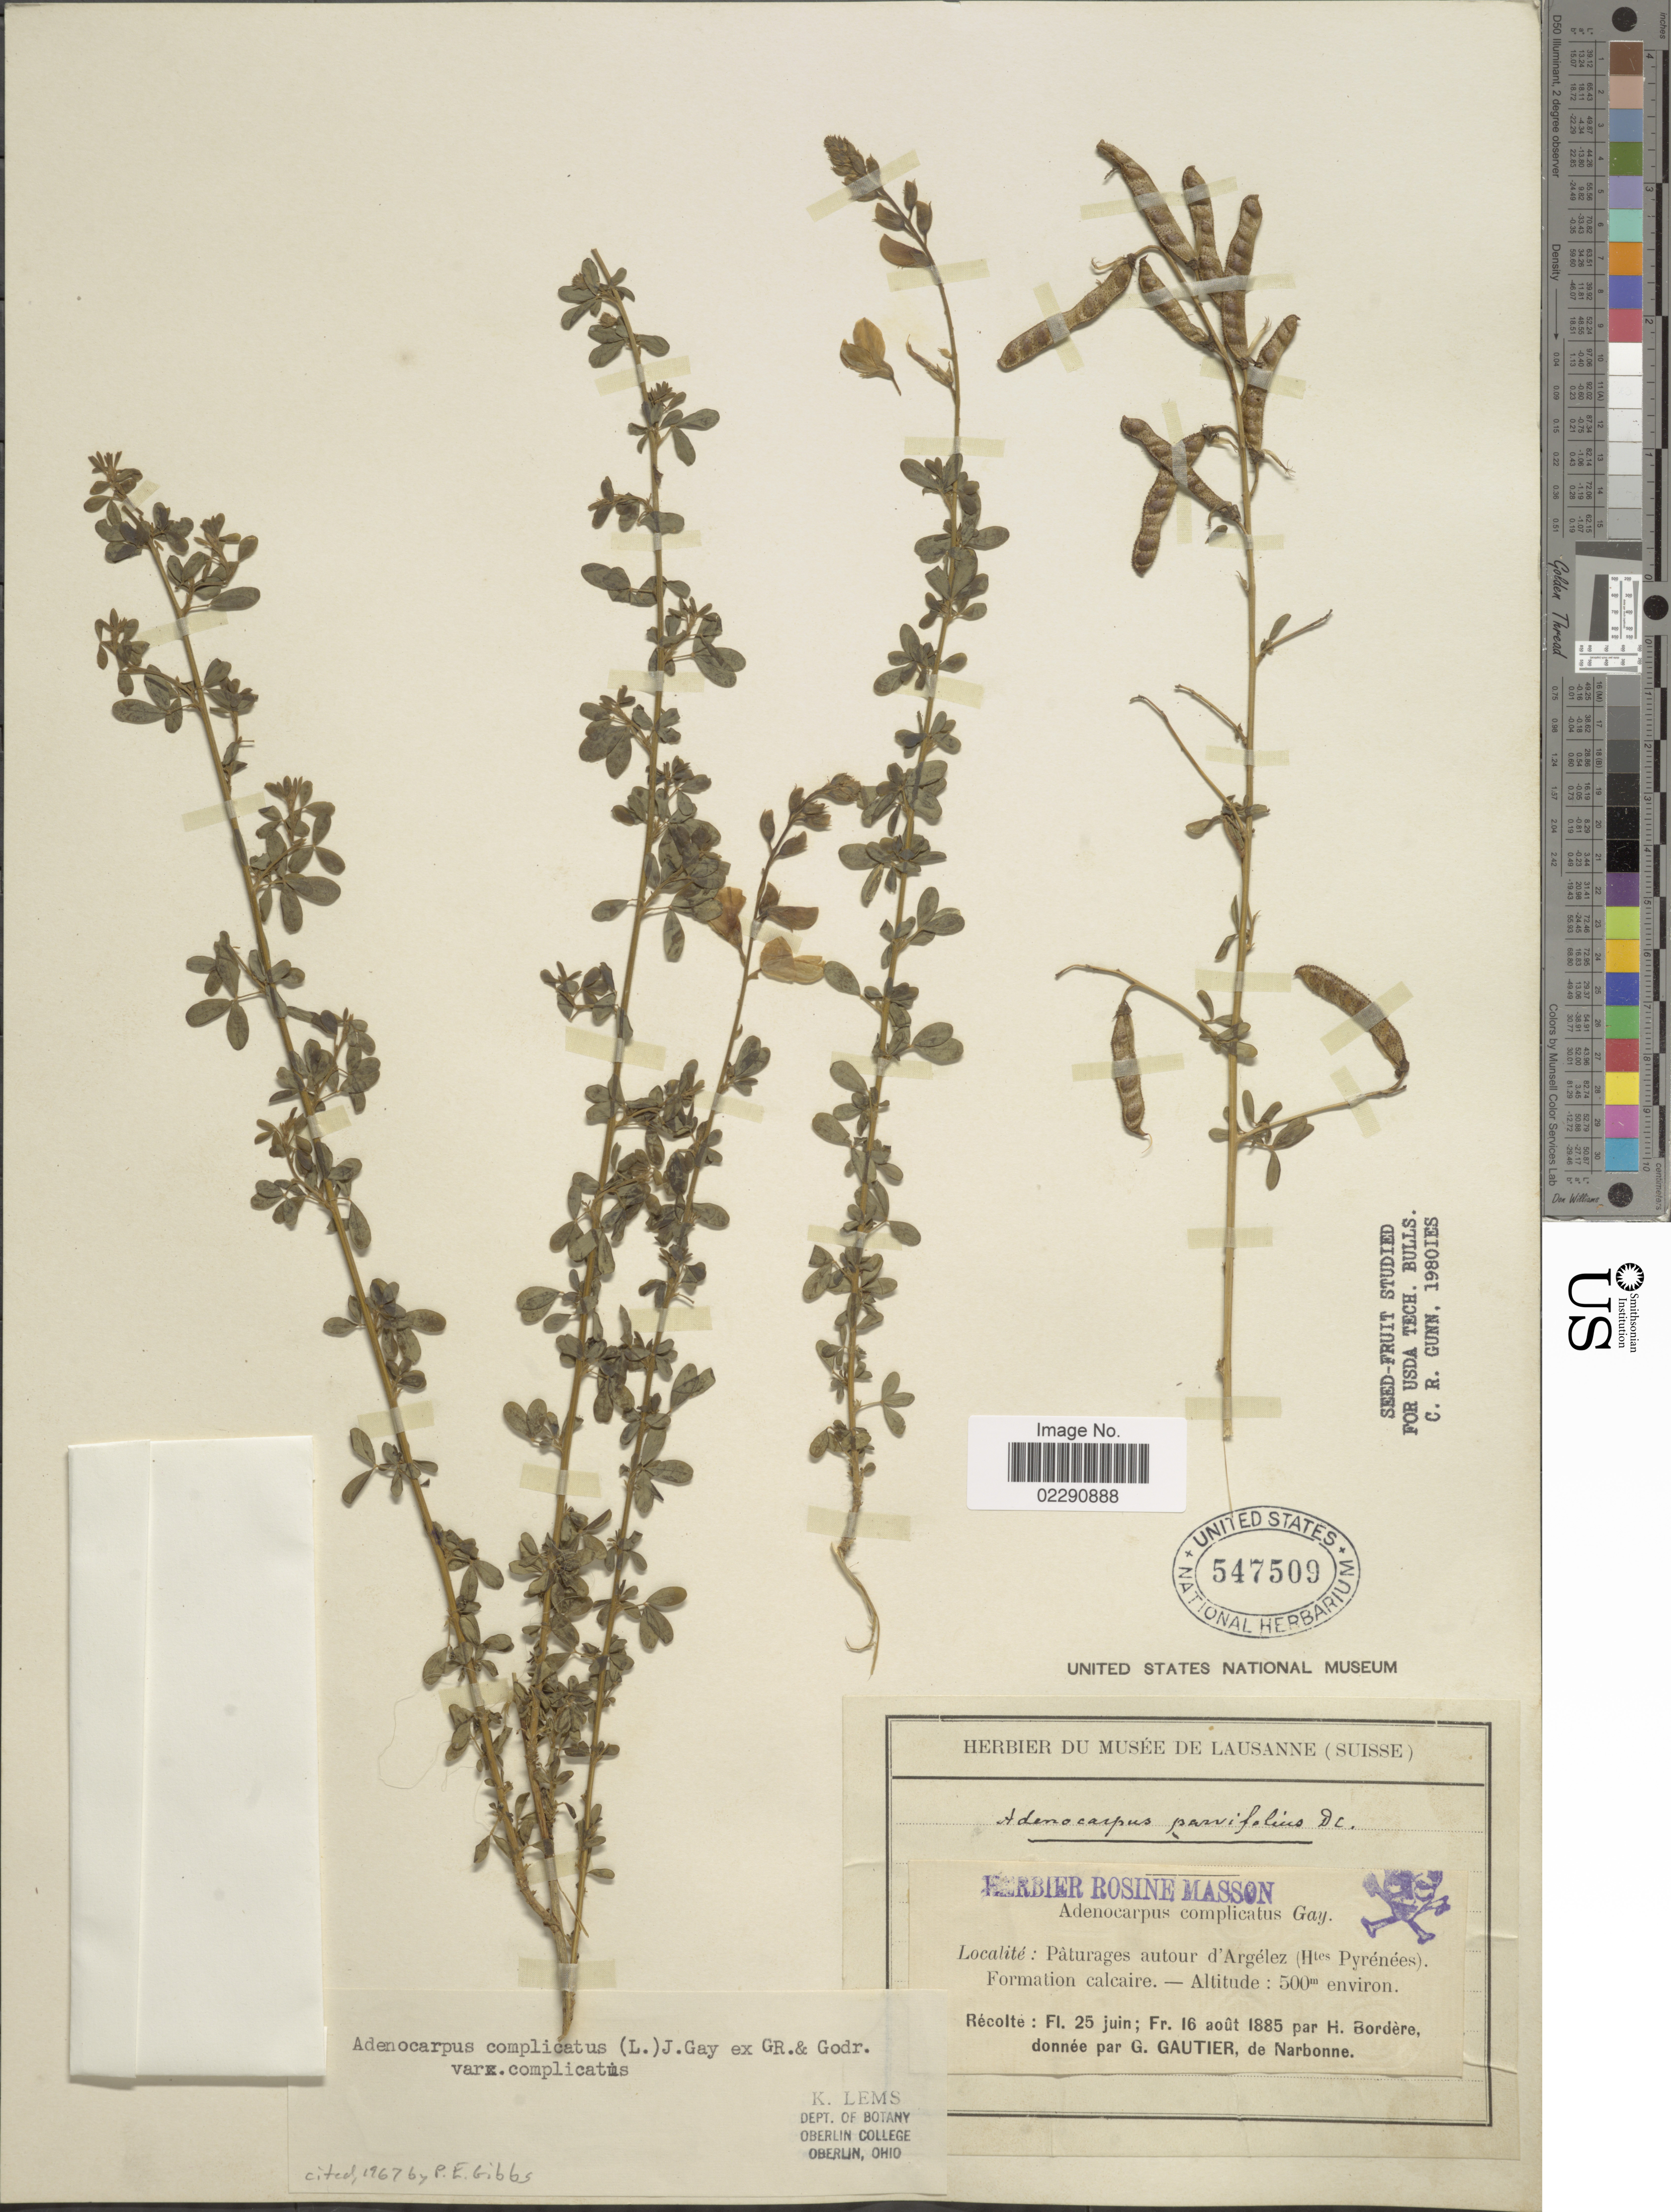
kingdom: Plantae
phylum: Tracheophyta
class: Magnoliopsida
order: Fabales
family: Fabaceae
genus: Adenocarpus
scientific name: Adenocarpus complicatus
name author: J. Gay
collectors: H. Bordere & G. Gautier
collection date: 1885-06-25/1885-08-16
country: France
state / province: Occitanie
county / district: Hautes-Pyrénées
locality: Paturages autour d'Argelez (Htes Pyrenees)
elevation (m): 500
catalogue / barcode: US 547509